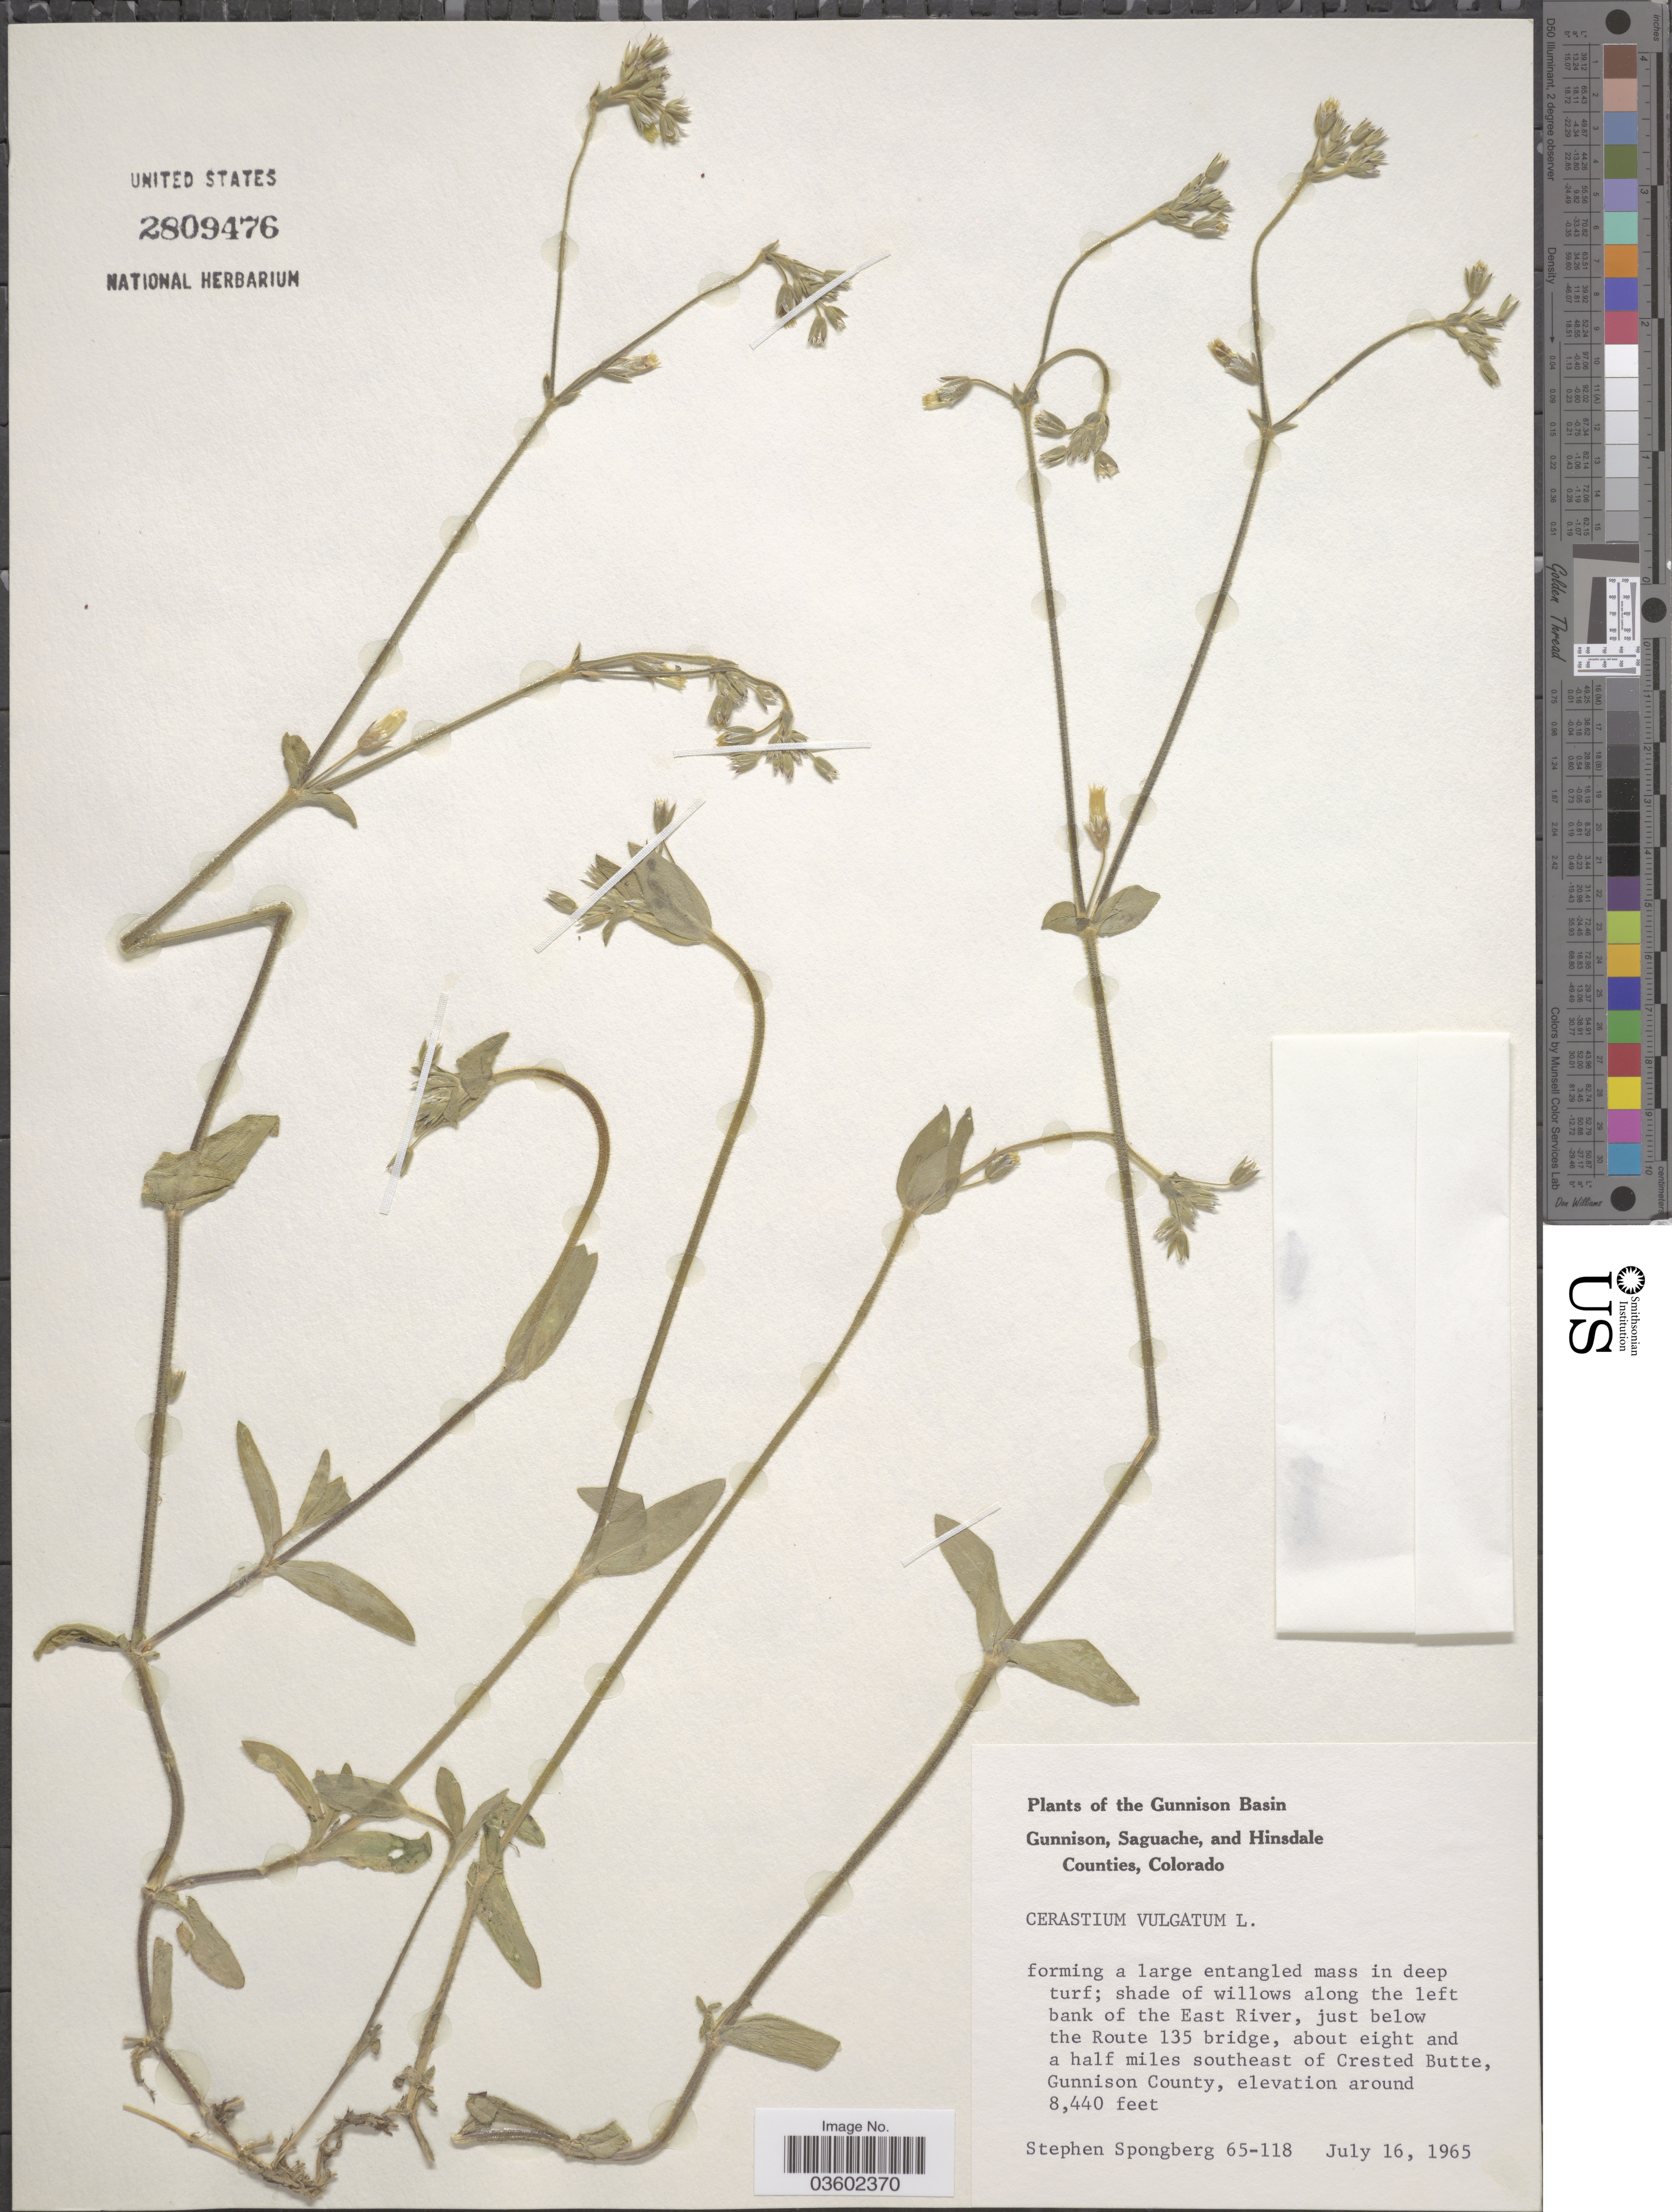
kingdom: Plantae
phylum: Tracheophyta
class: Magnoliopsida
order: Caryophyllales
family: Caryophyllaceae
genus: Cerastium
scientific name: Cerastium vulgatum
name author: L.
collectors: S. A.Spongberg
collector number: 65-118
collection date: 1965-07-16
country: United States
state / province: Colorado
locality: The Gunnison Basin. Shade of willows along the left of bank of the East River, just below the Route 135 bridge, about eight and a half miles southeast of Crested Butte, Gunnison County.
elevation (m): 2573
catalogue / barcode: US 2809476